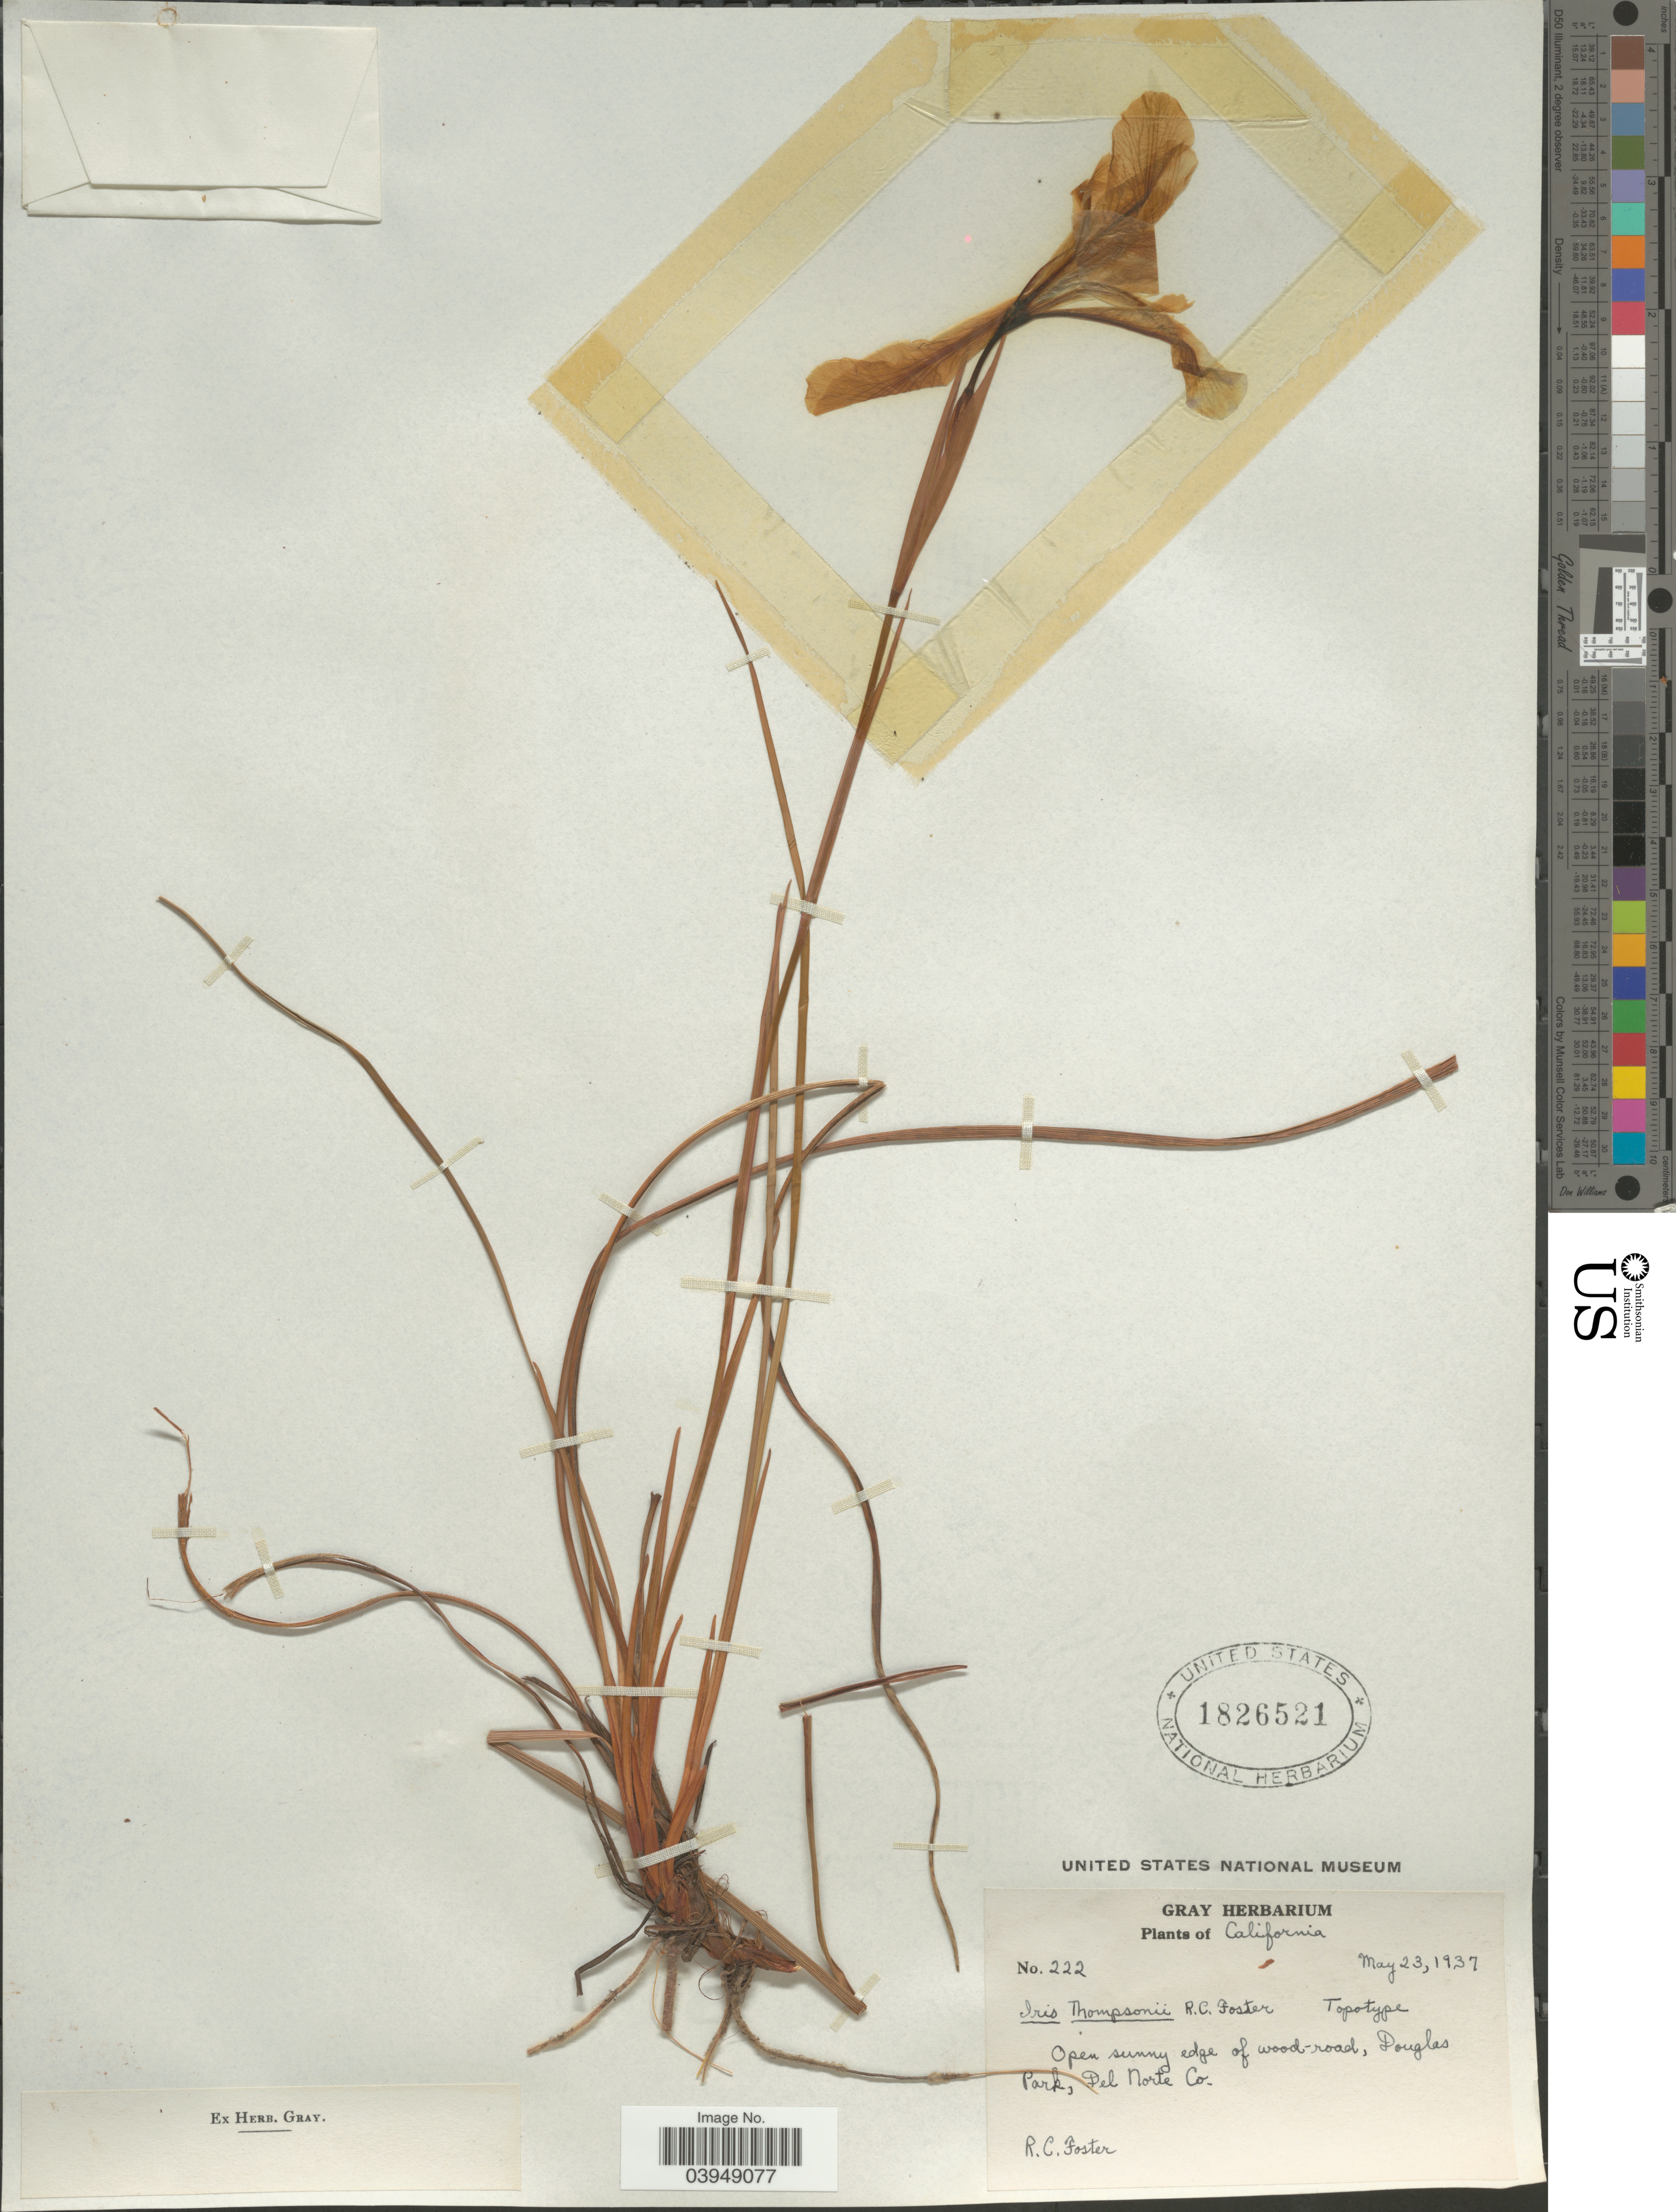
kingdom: Plantae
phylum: Tracheophyta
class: Liliopsida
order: Asparagales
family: Iridaceae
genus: Iris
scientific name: Iris thompsonii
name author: R.C. Foster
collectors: R. C. Foster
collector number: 222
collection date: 1937-05-23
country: United States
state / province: California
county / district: Del Norte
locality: Open sunny edge of wood-road, Douglas Park, Del Norte Co.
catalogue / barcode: US 1826521